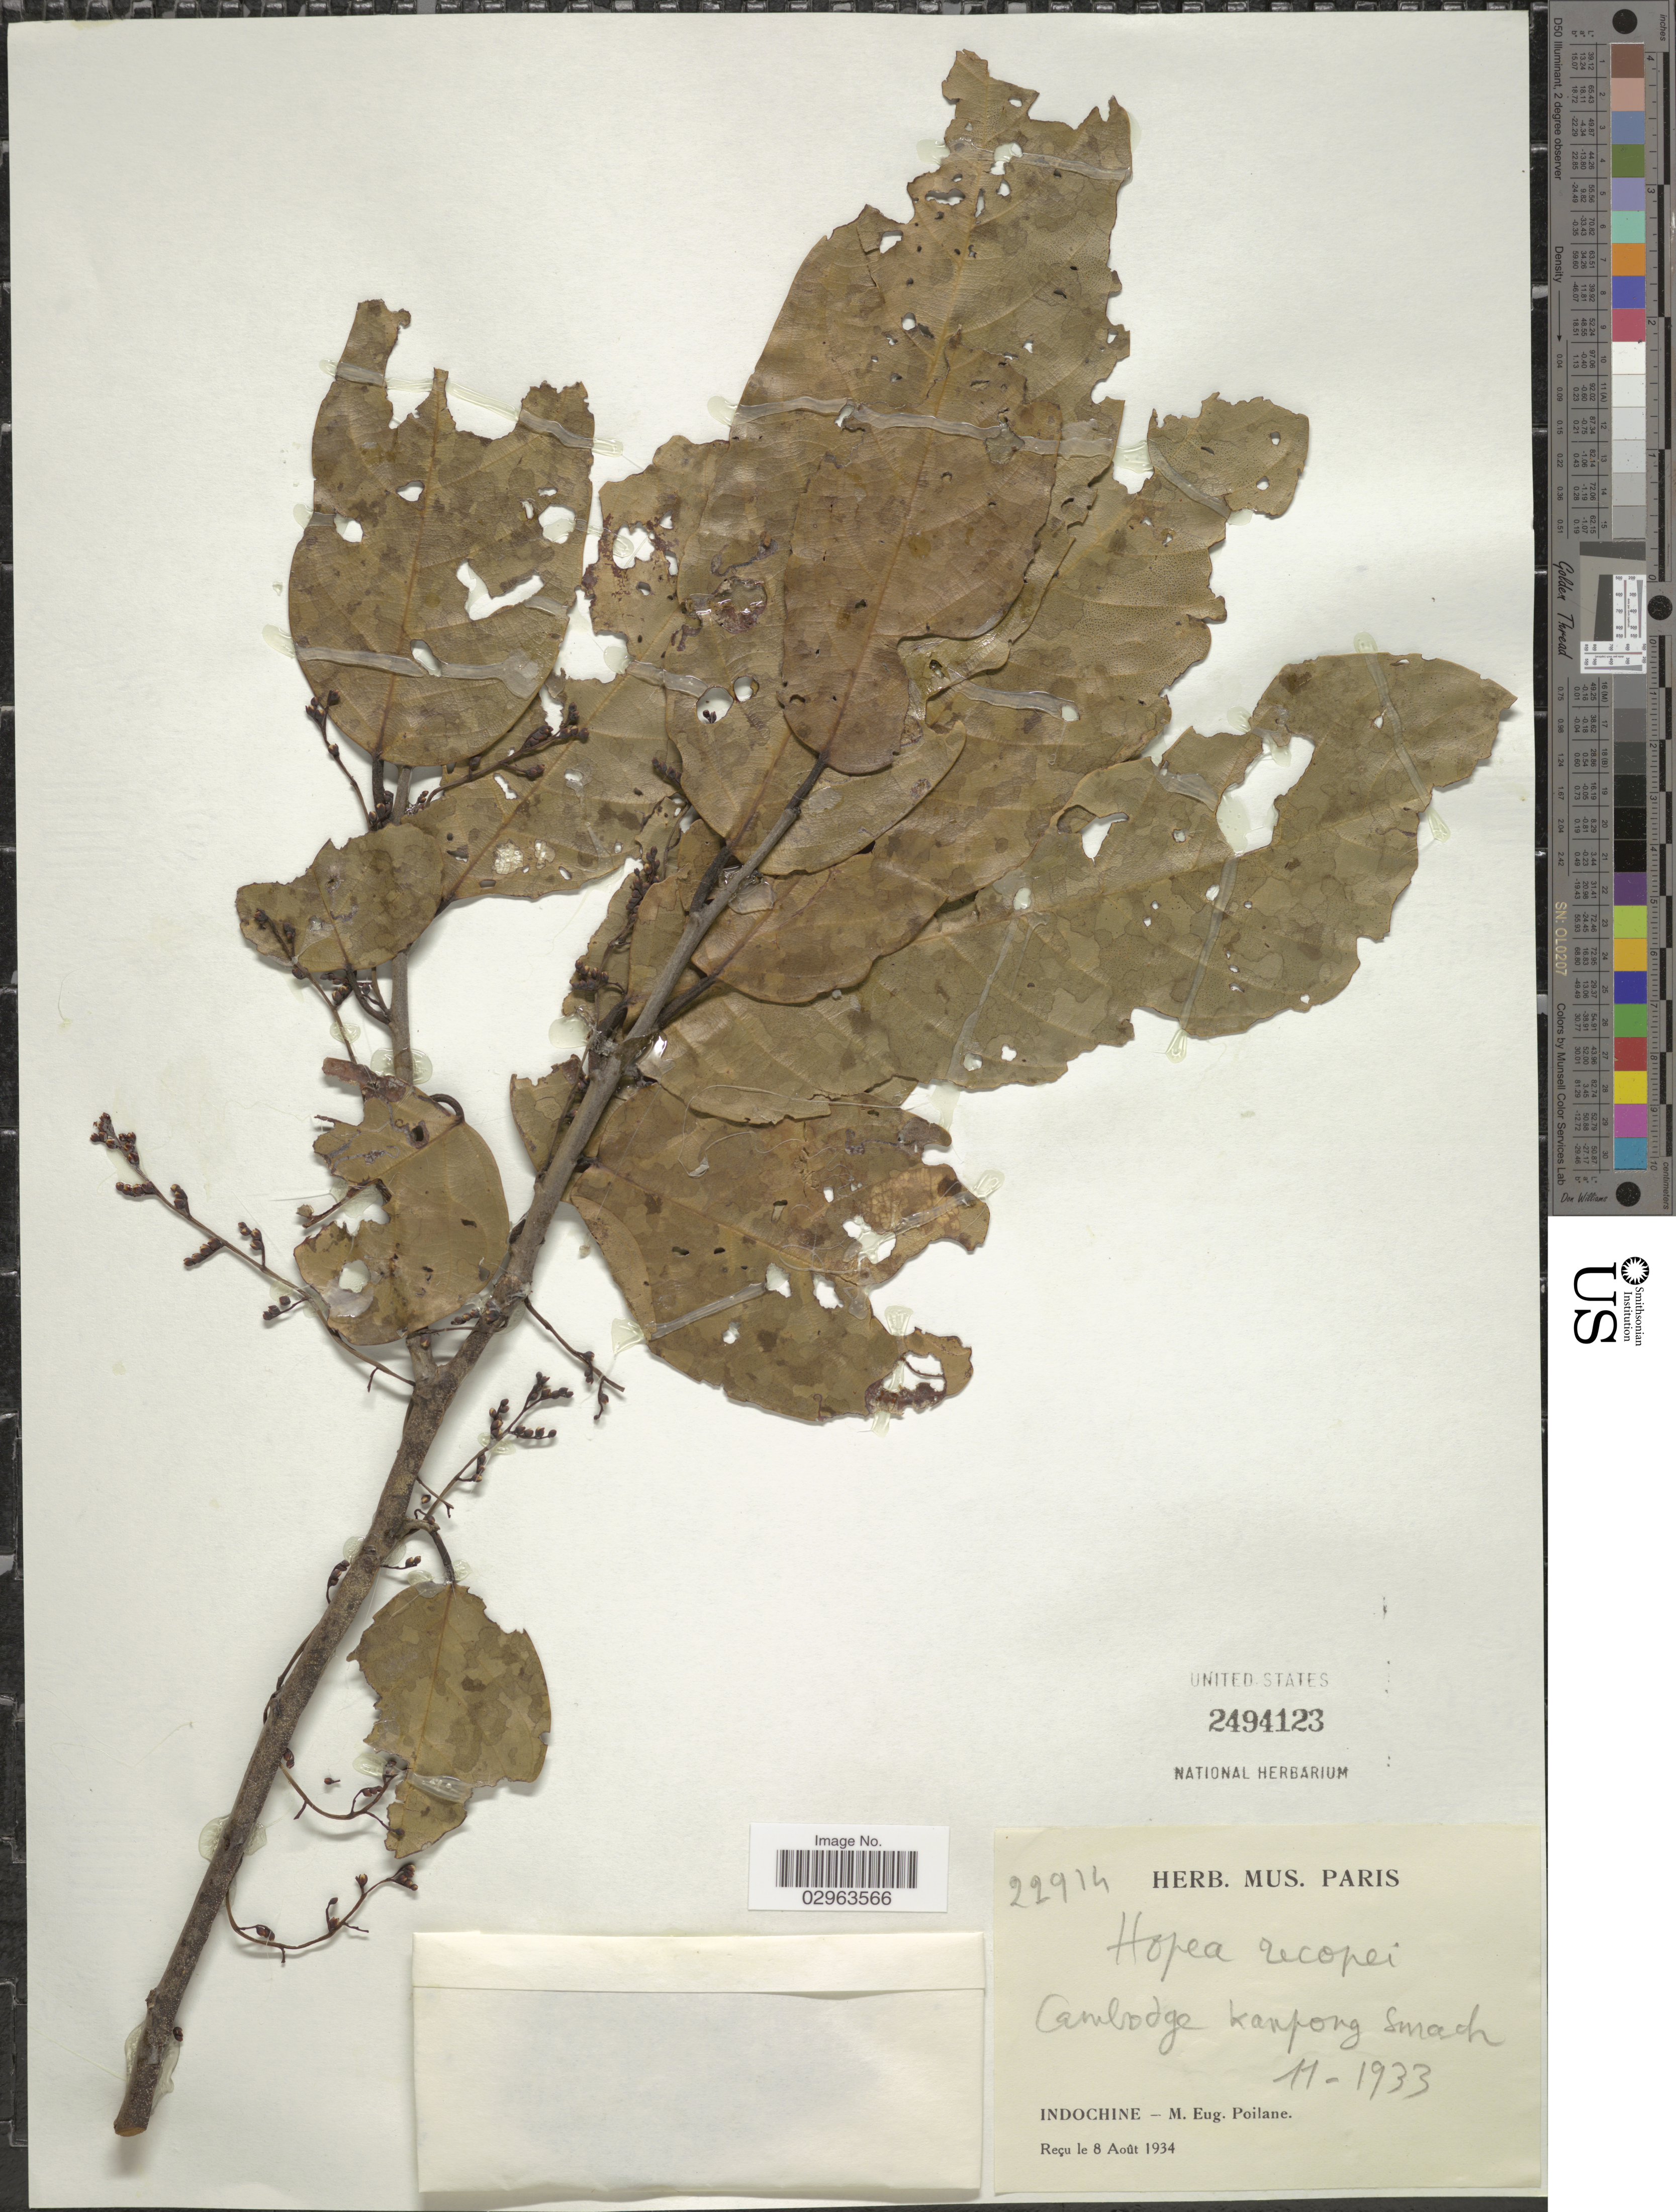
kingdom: Plantae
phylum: Tracheophyta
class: Magnoliopsida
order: Malvales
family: Dipterocarpaceae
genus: Hopea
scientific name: Hopea recopei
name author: Pierre ex Laness.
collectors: M. Poilane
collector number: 22914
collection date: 1933-11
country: Cambodia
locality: Cambodge Kanpong Smach [interpreted]. Indochine.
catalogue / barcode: US 2494123